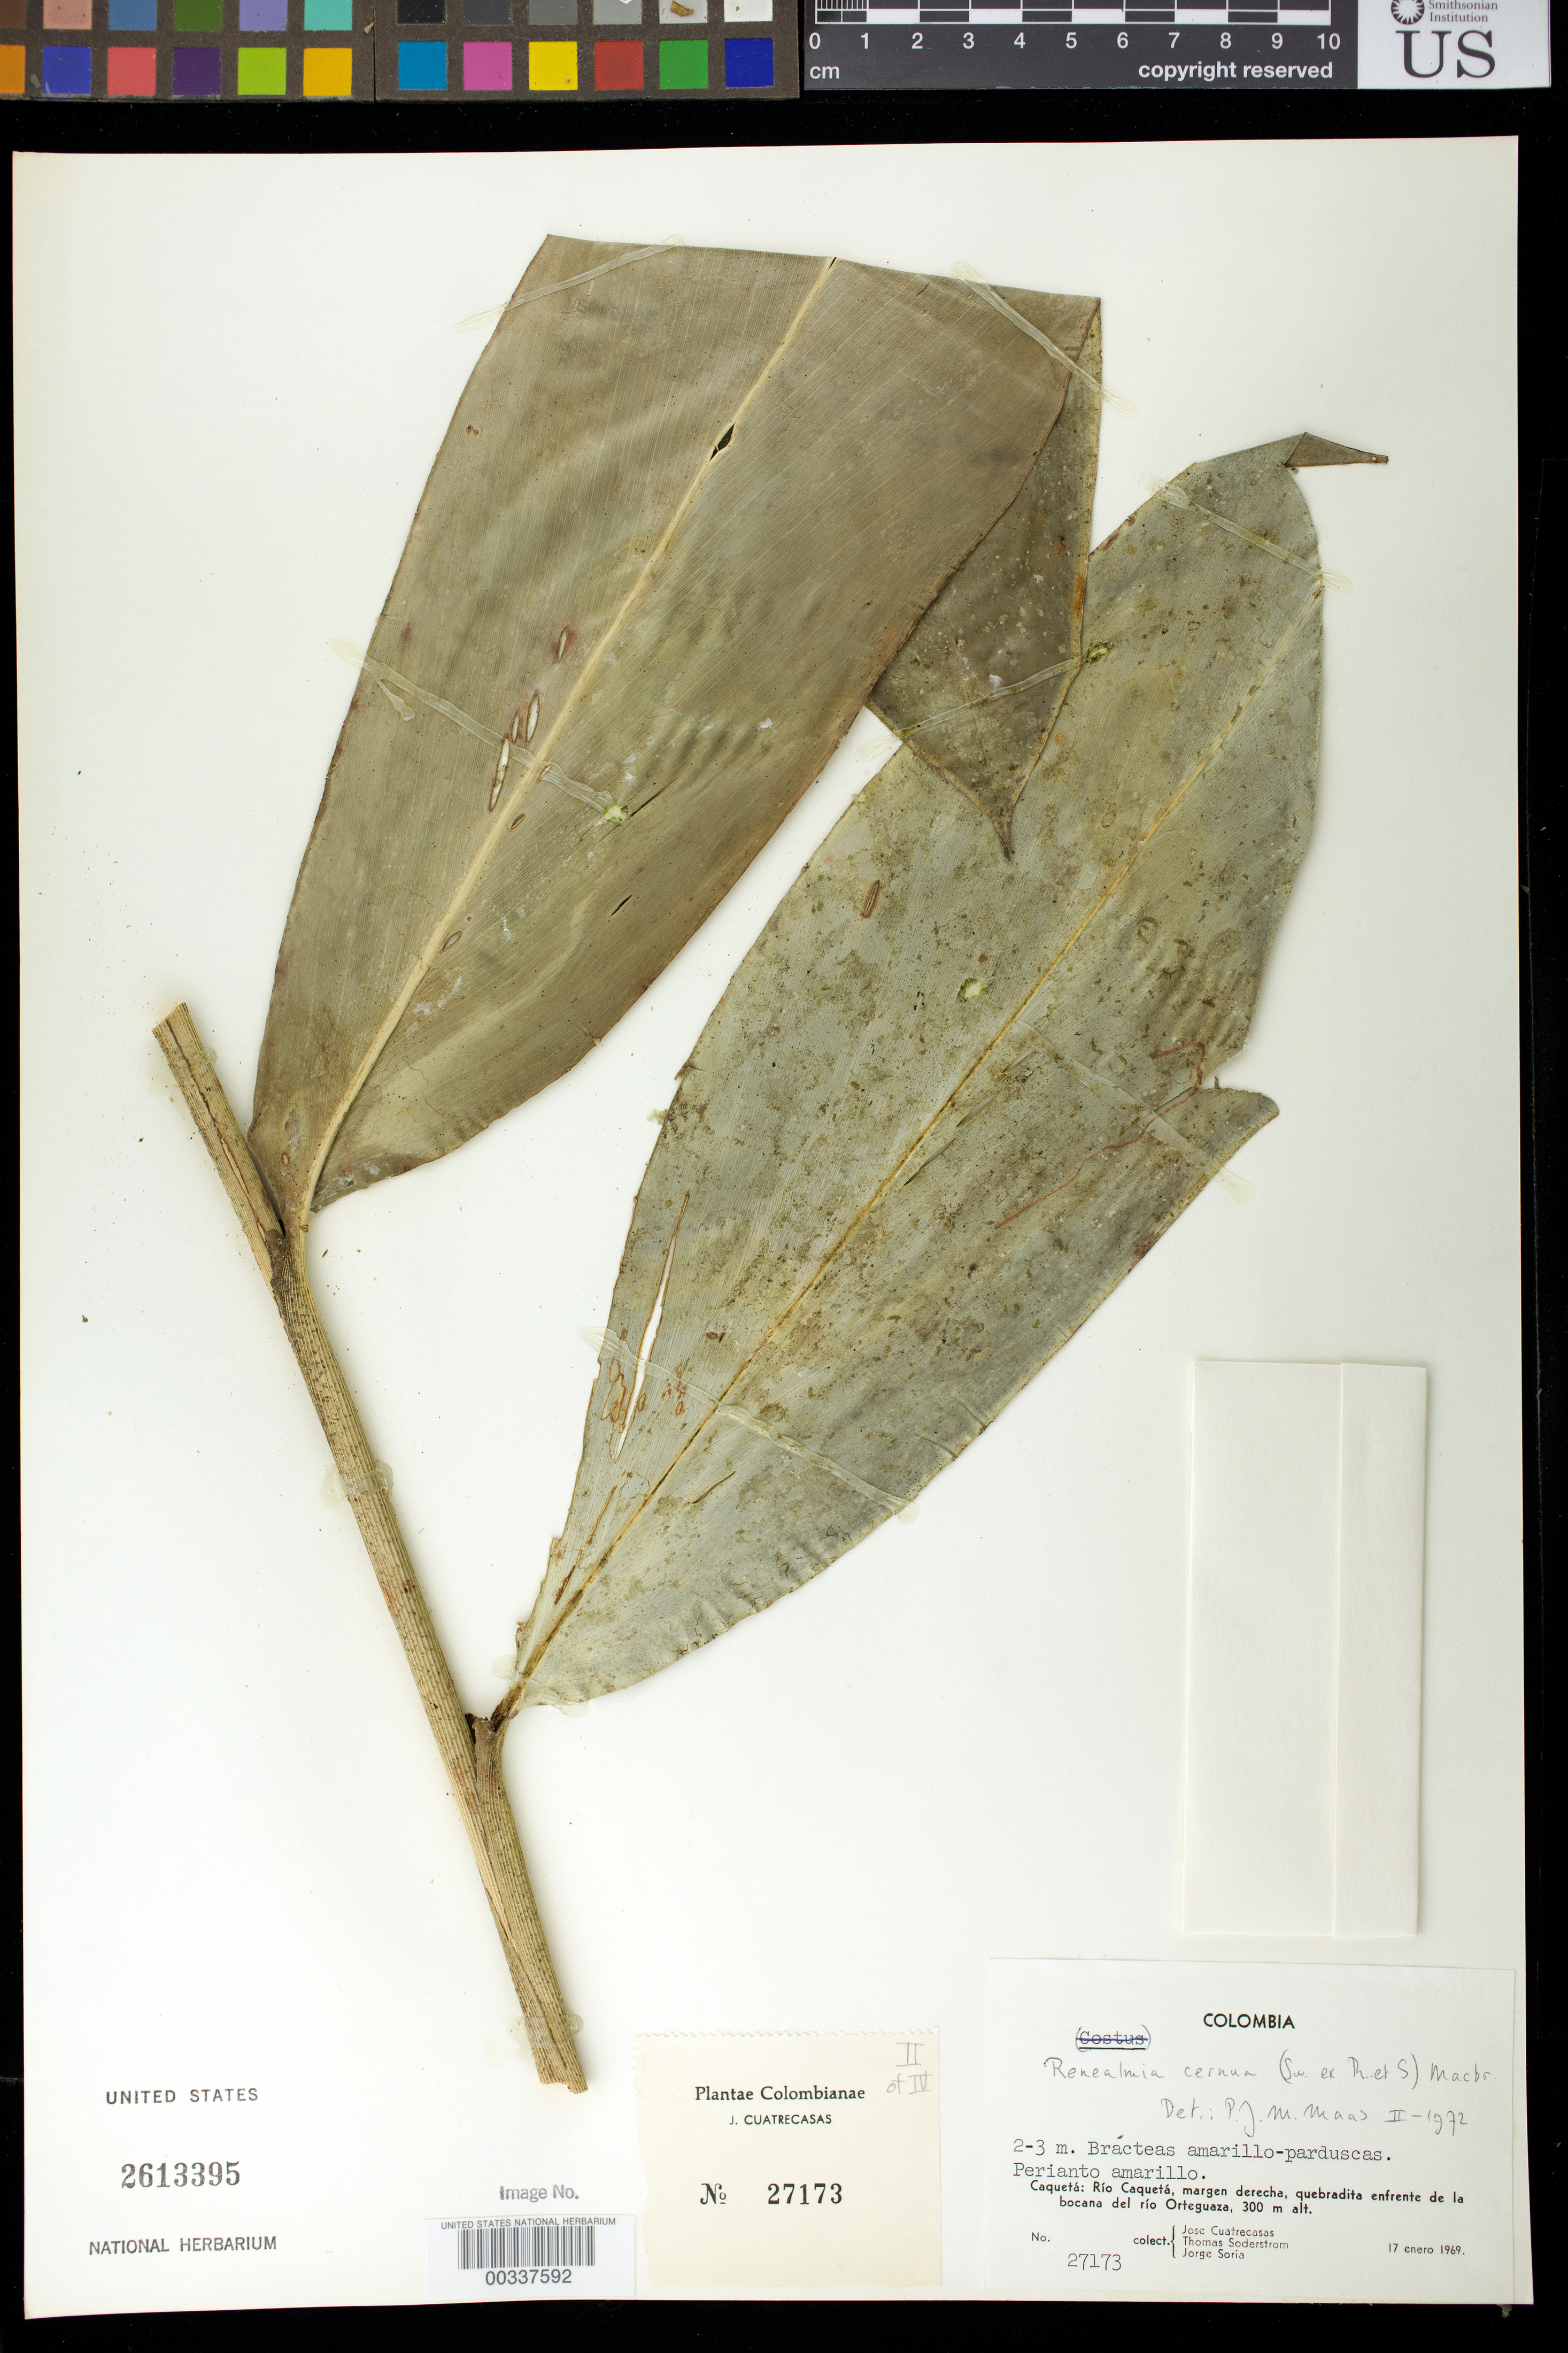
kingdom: Plantae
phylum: Tracheophyta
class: Liliopsida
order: Zingiberales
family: Zingiberaceae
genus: Renealmia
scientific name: Renealmia cernua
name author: (Sw. ex Roem. & Schult.) J.F. Macbr.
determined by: Maas, Paul J. M.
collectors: J. Cuatrecasas, T. R. Soderstrom & J. Soria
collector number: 27173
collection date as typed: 17 Jan 1969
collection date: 1969-01-17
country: Colombia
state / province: Caquetá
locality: Rio Caqueta, Margen Derecha, Quebradita enfrente de la BoCana del Rio Ortequaza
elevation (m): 300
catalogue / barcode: US 2613395